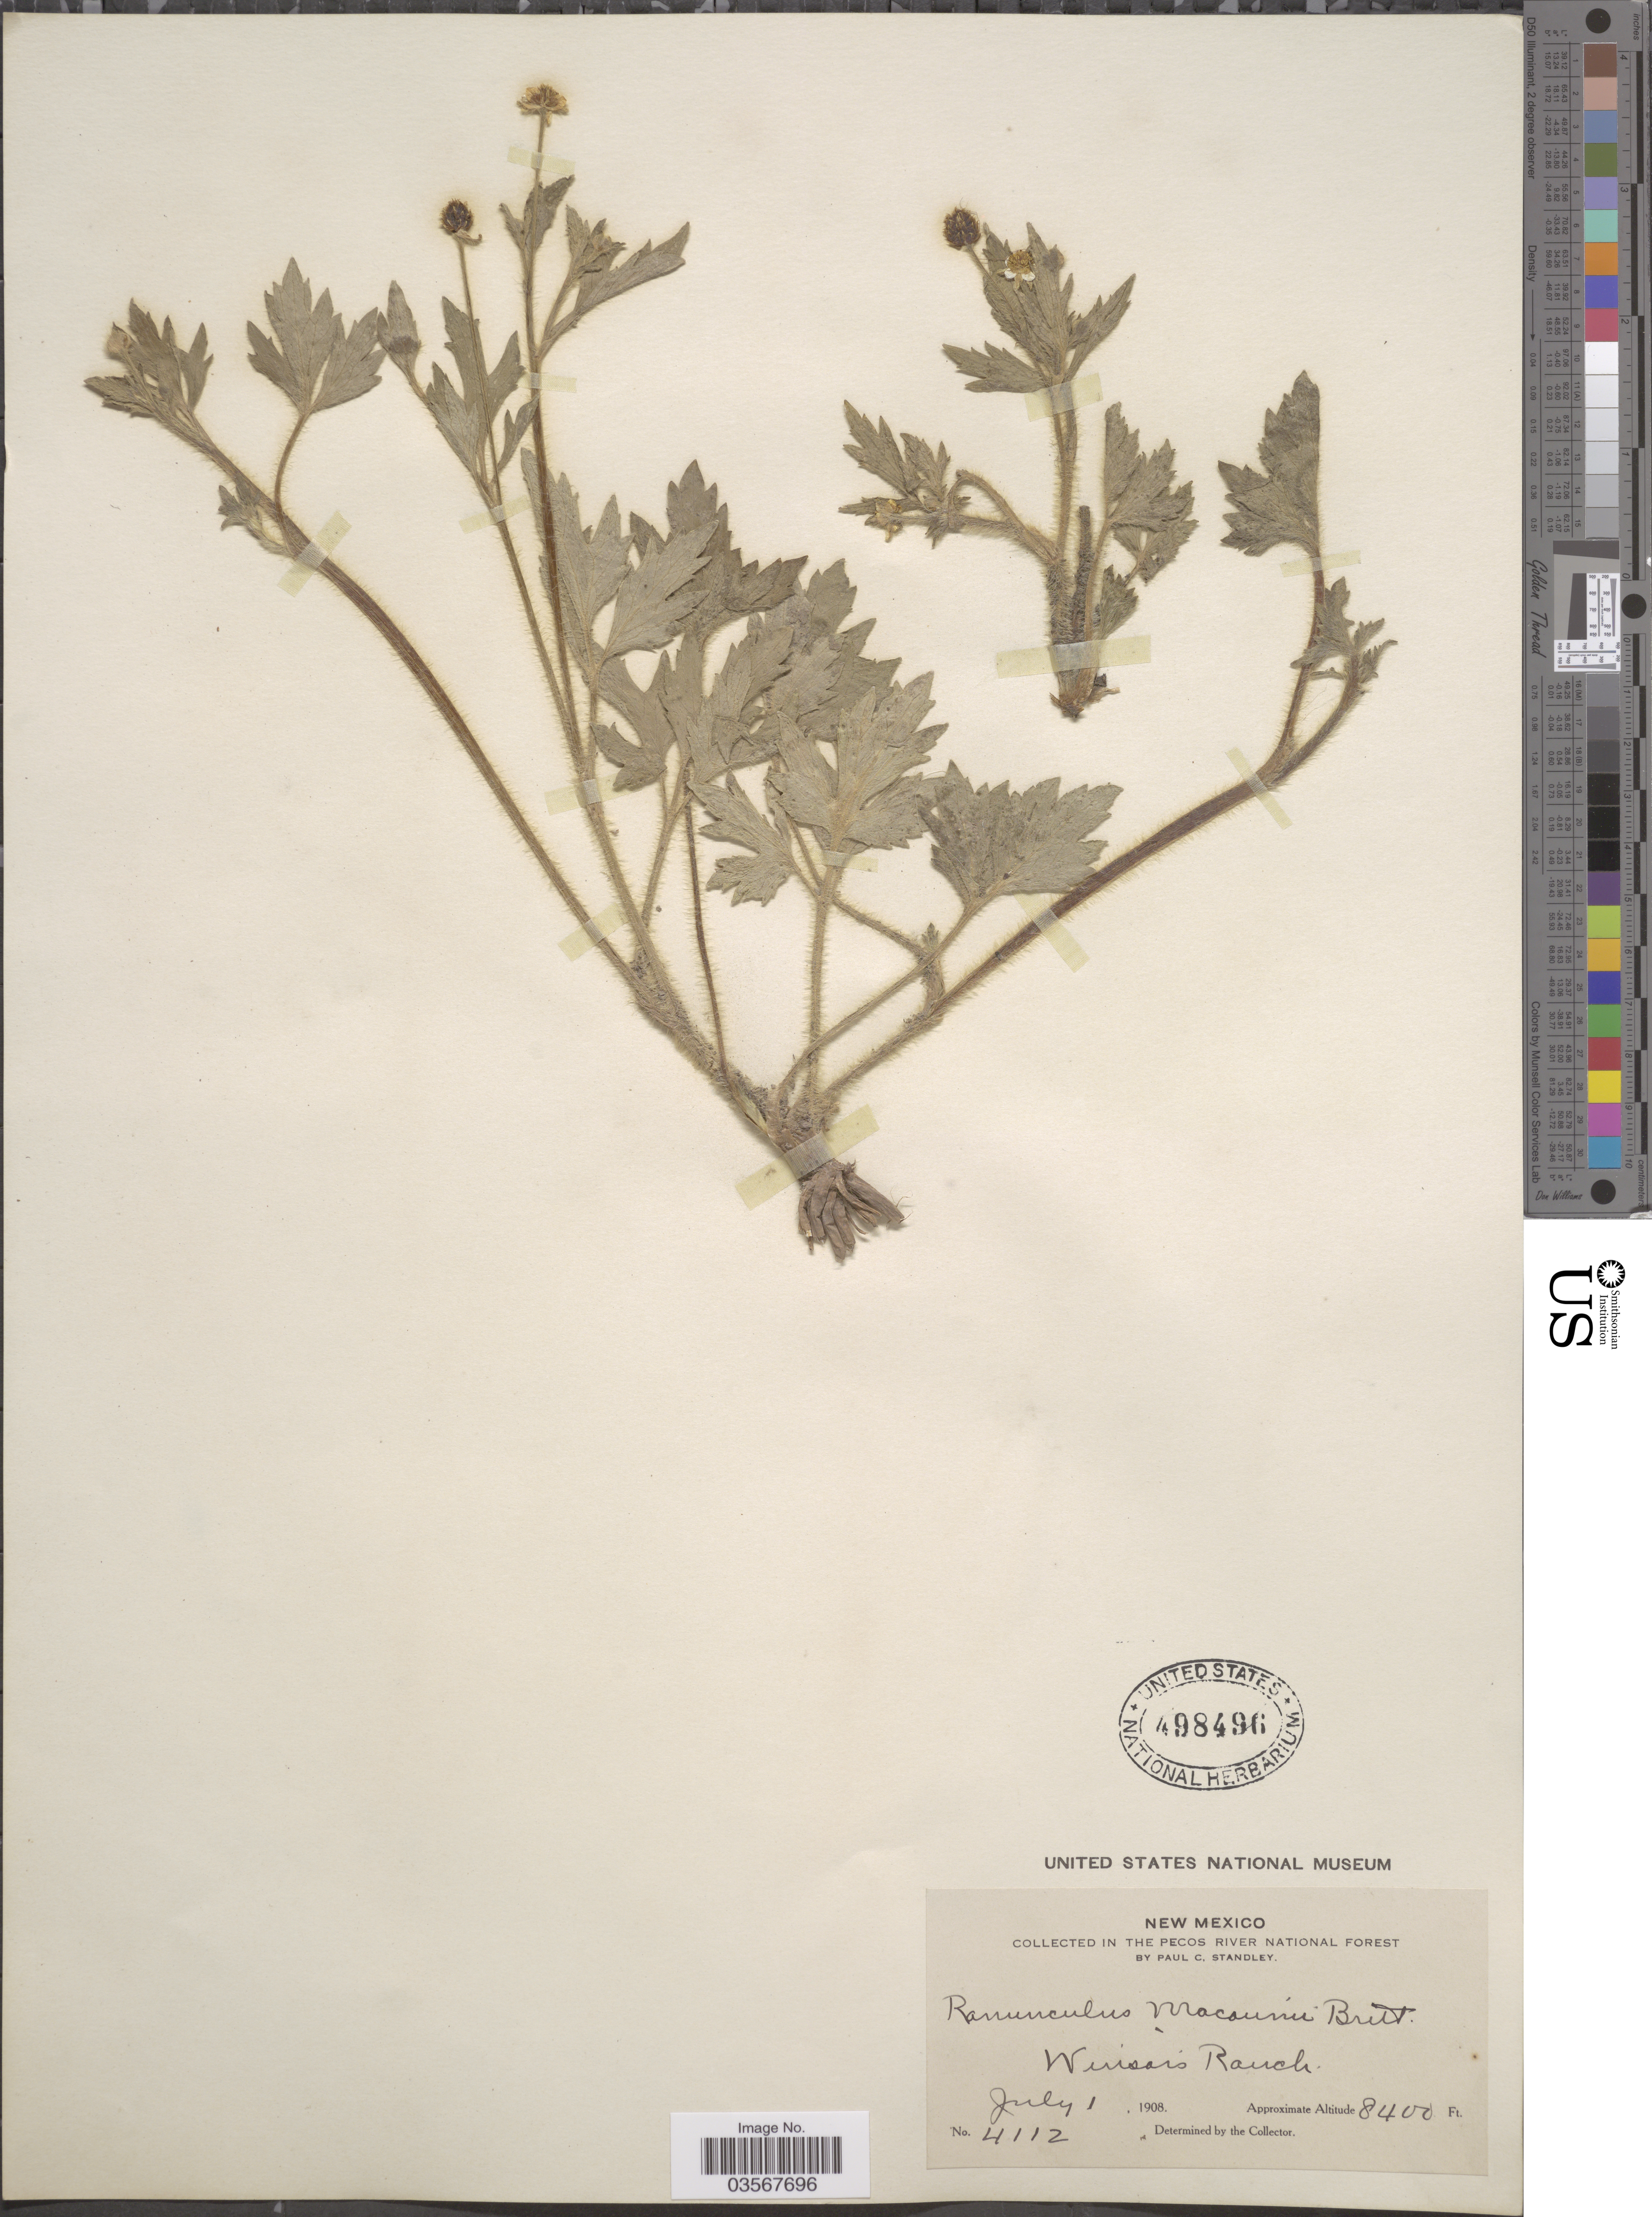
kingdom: Plantae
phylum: Tracheophyta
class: Magnoliopsida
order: Ranunculales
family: Ranunculaceae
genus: Ranunculus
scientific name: Ranunculus macounii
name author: Britton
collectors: P. C. Standley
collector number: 4112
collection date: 1908-07-01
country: United States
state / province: New Mexico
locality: The Pecos River National Forest. Winsor's Ranch.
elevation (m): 2560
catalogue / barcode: US 498496